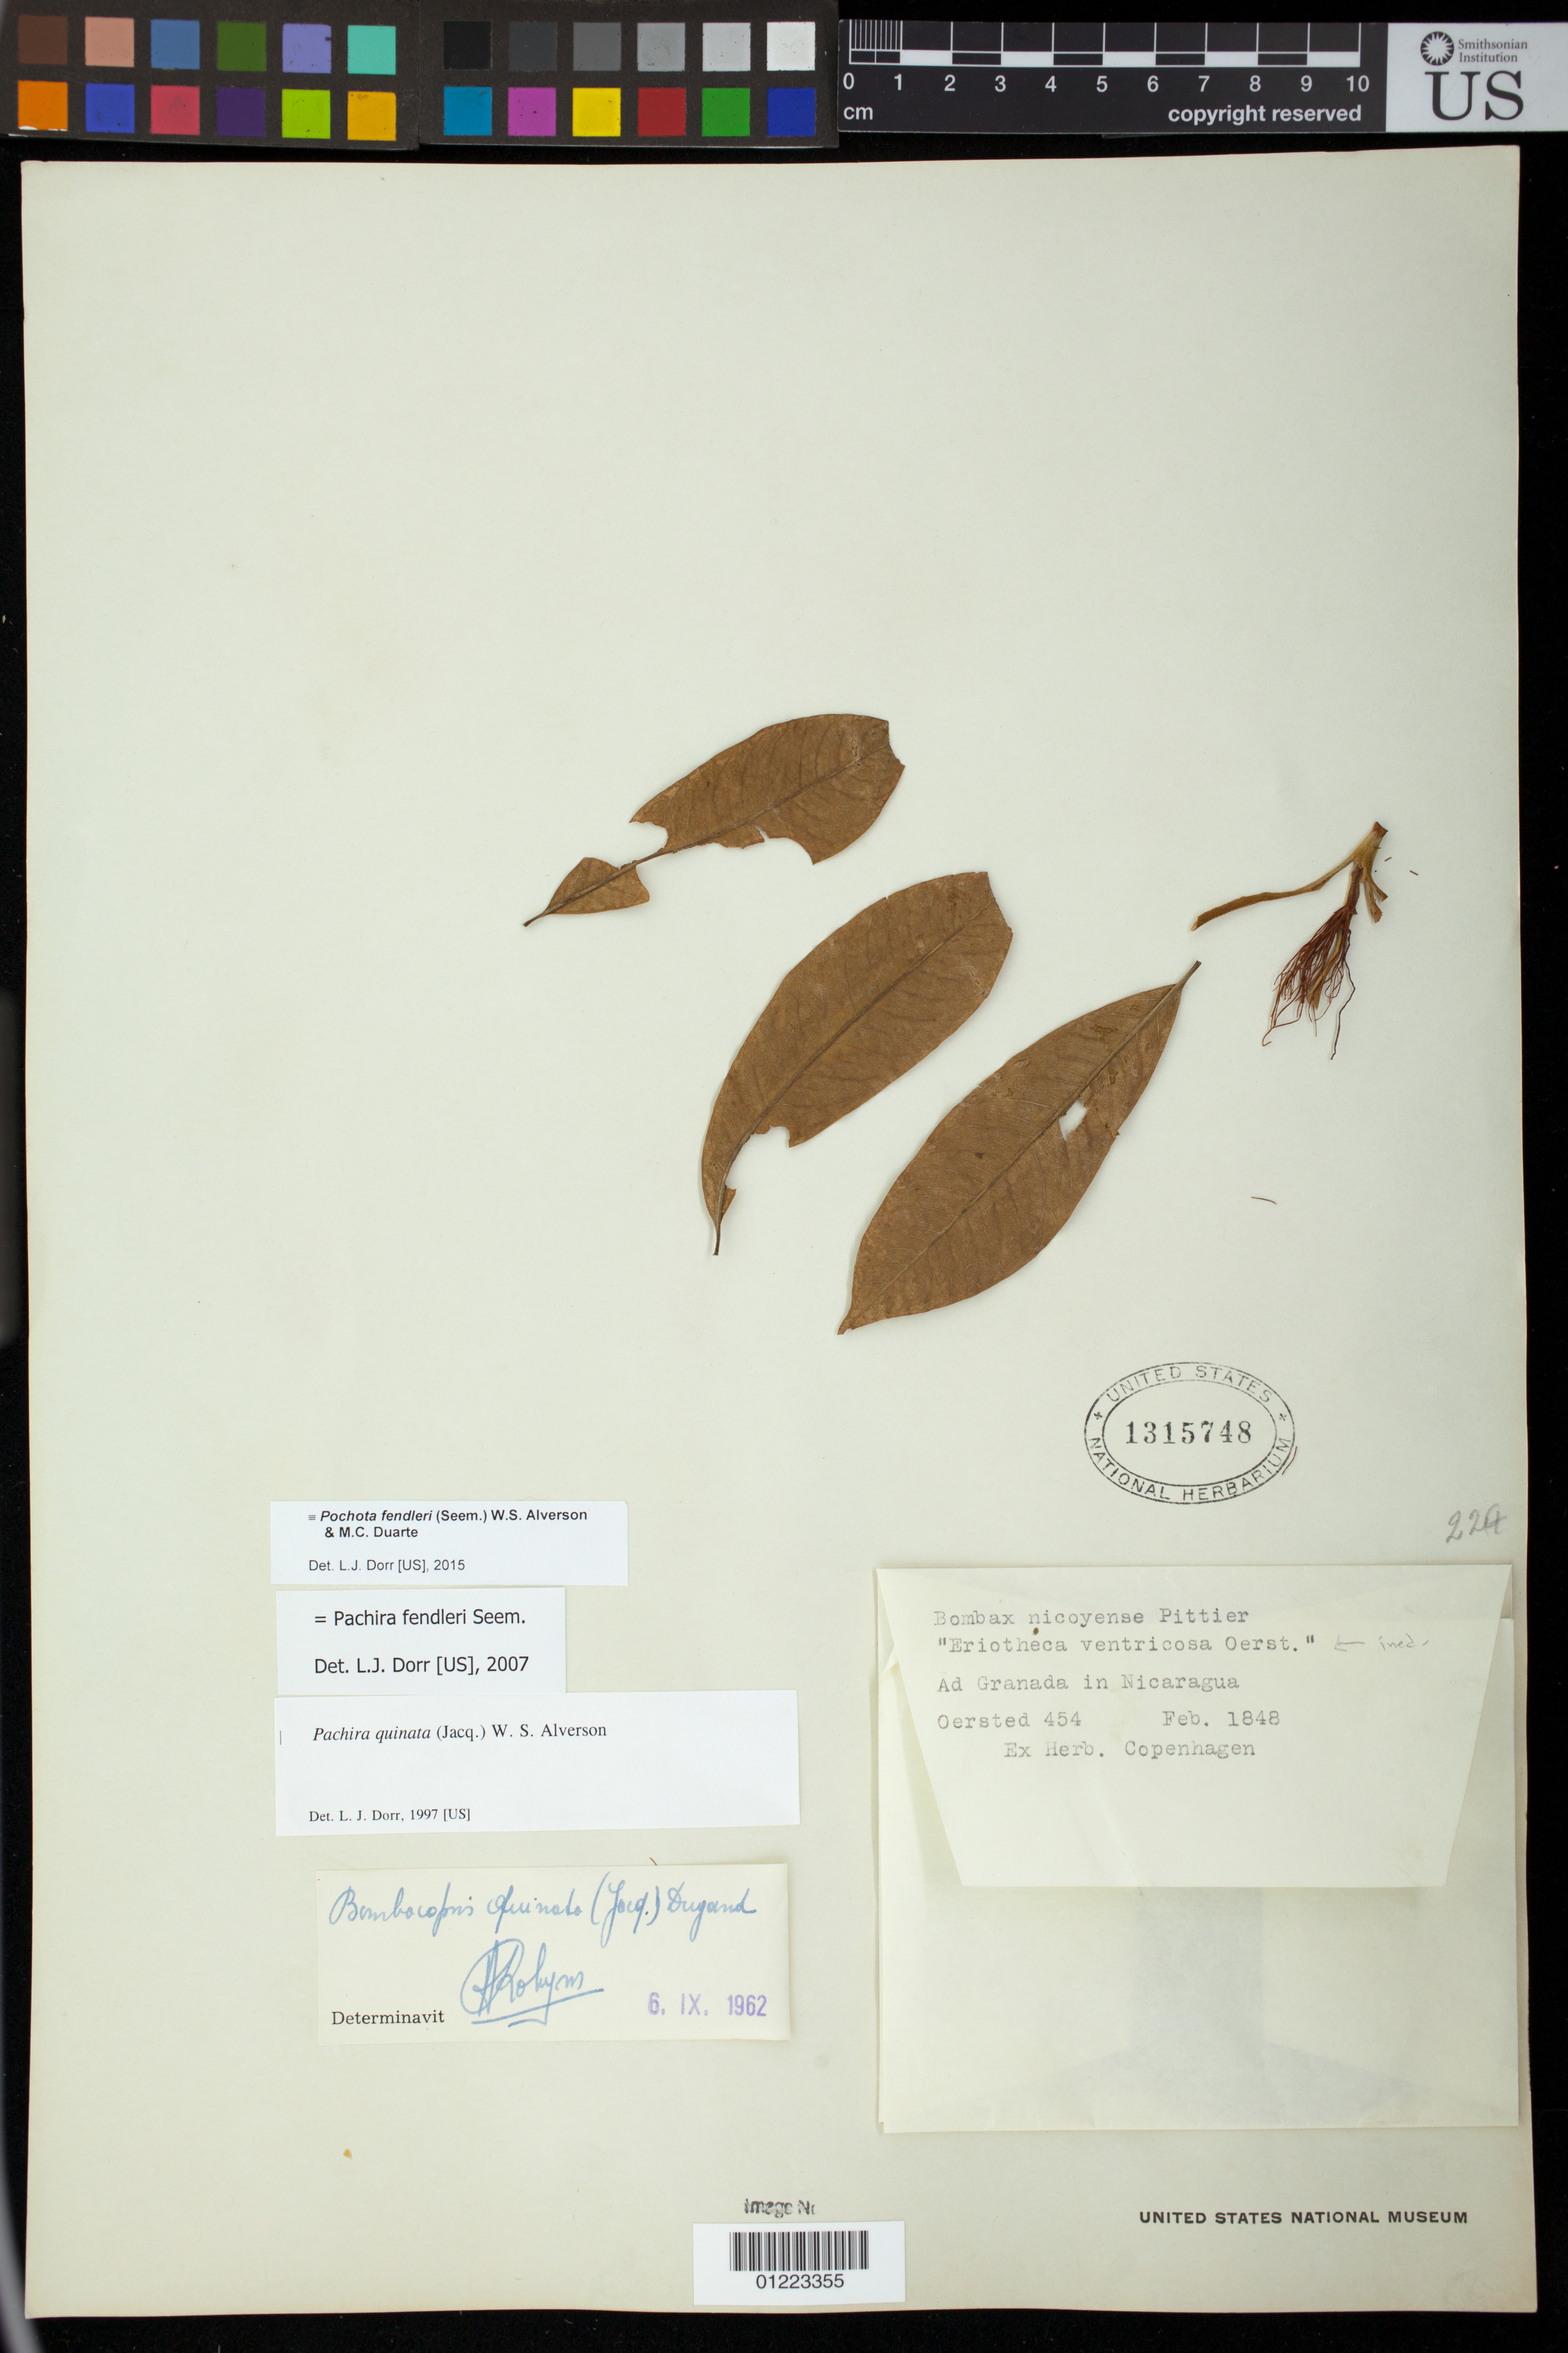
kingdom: Plantae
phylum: Tracheophyta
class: Magnoliopsida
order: Malvales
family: Malvaceae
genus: Pochota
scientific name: Pochota fendleri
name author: (Seem.) W.S. Alverson & M.C. Duarte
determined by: Dorr, L. J., (BOT), Smithsonian Institution - National Museum of Natural History (UNITED STATES)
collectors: A. S. Oersted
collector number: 454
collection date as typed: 1848-02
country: Nicaragua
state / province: Granada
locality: Granada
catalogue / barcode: US 1315748